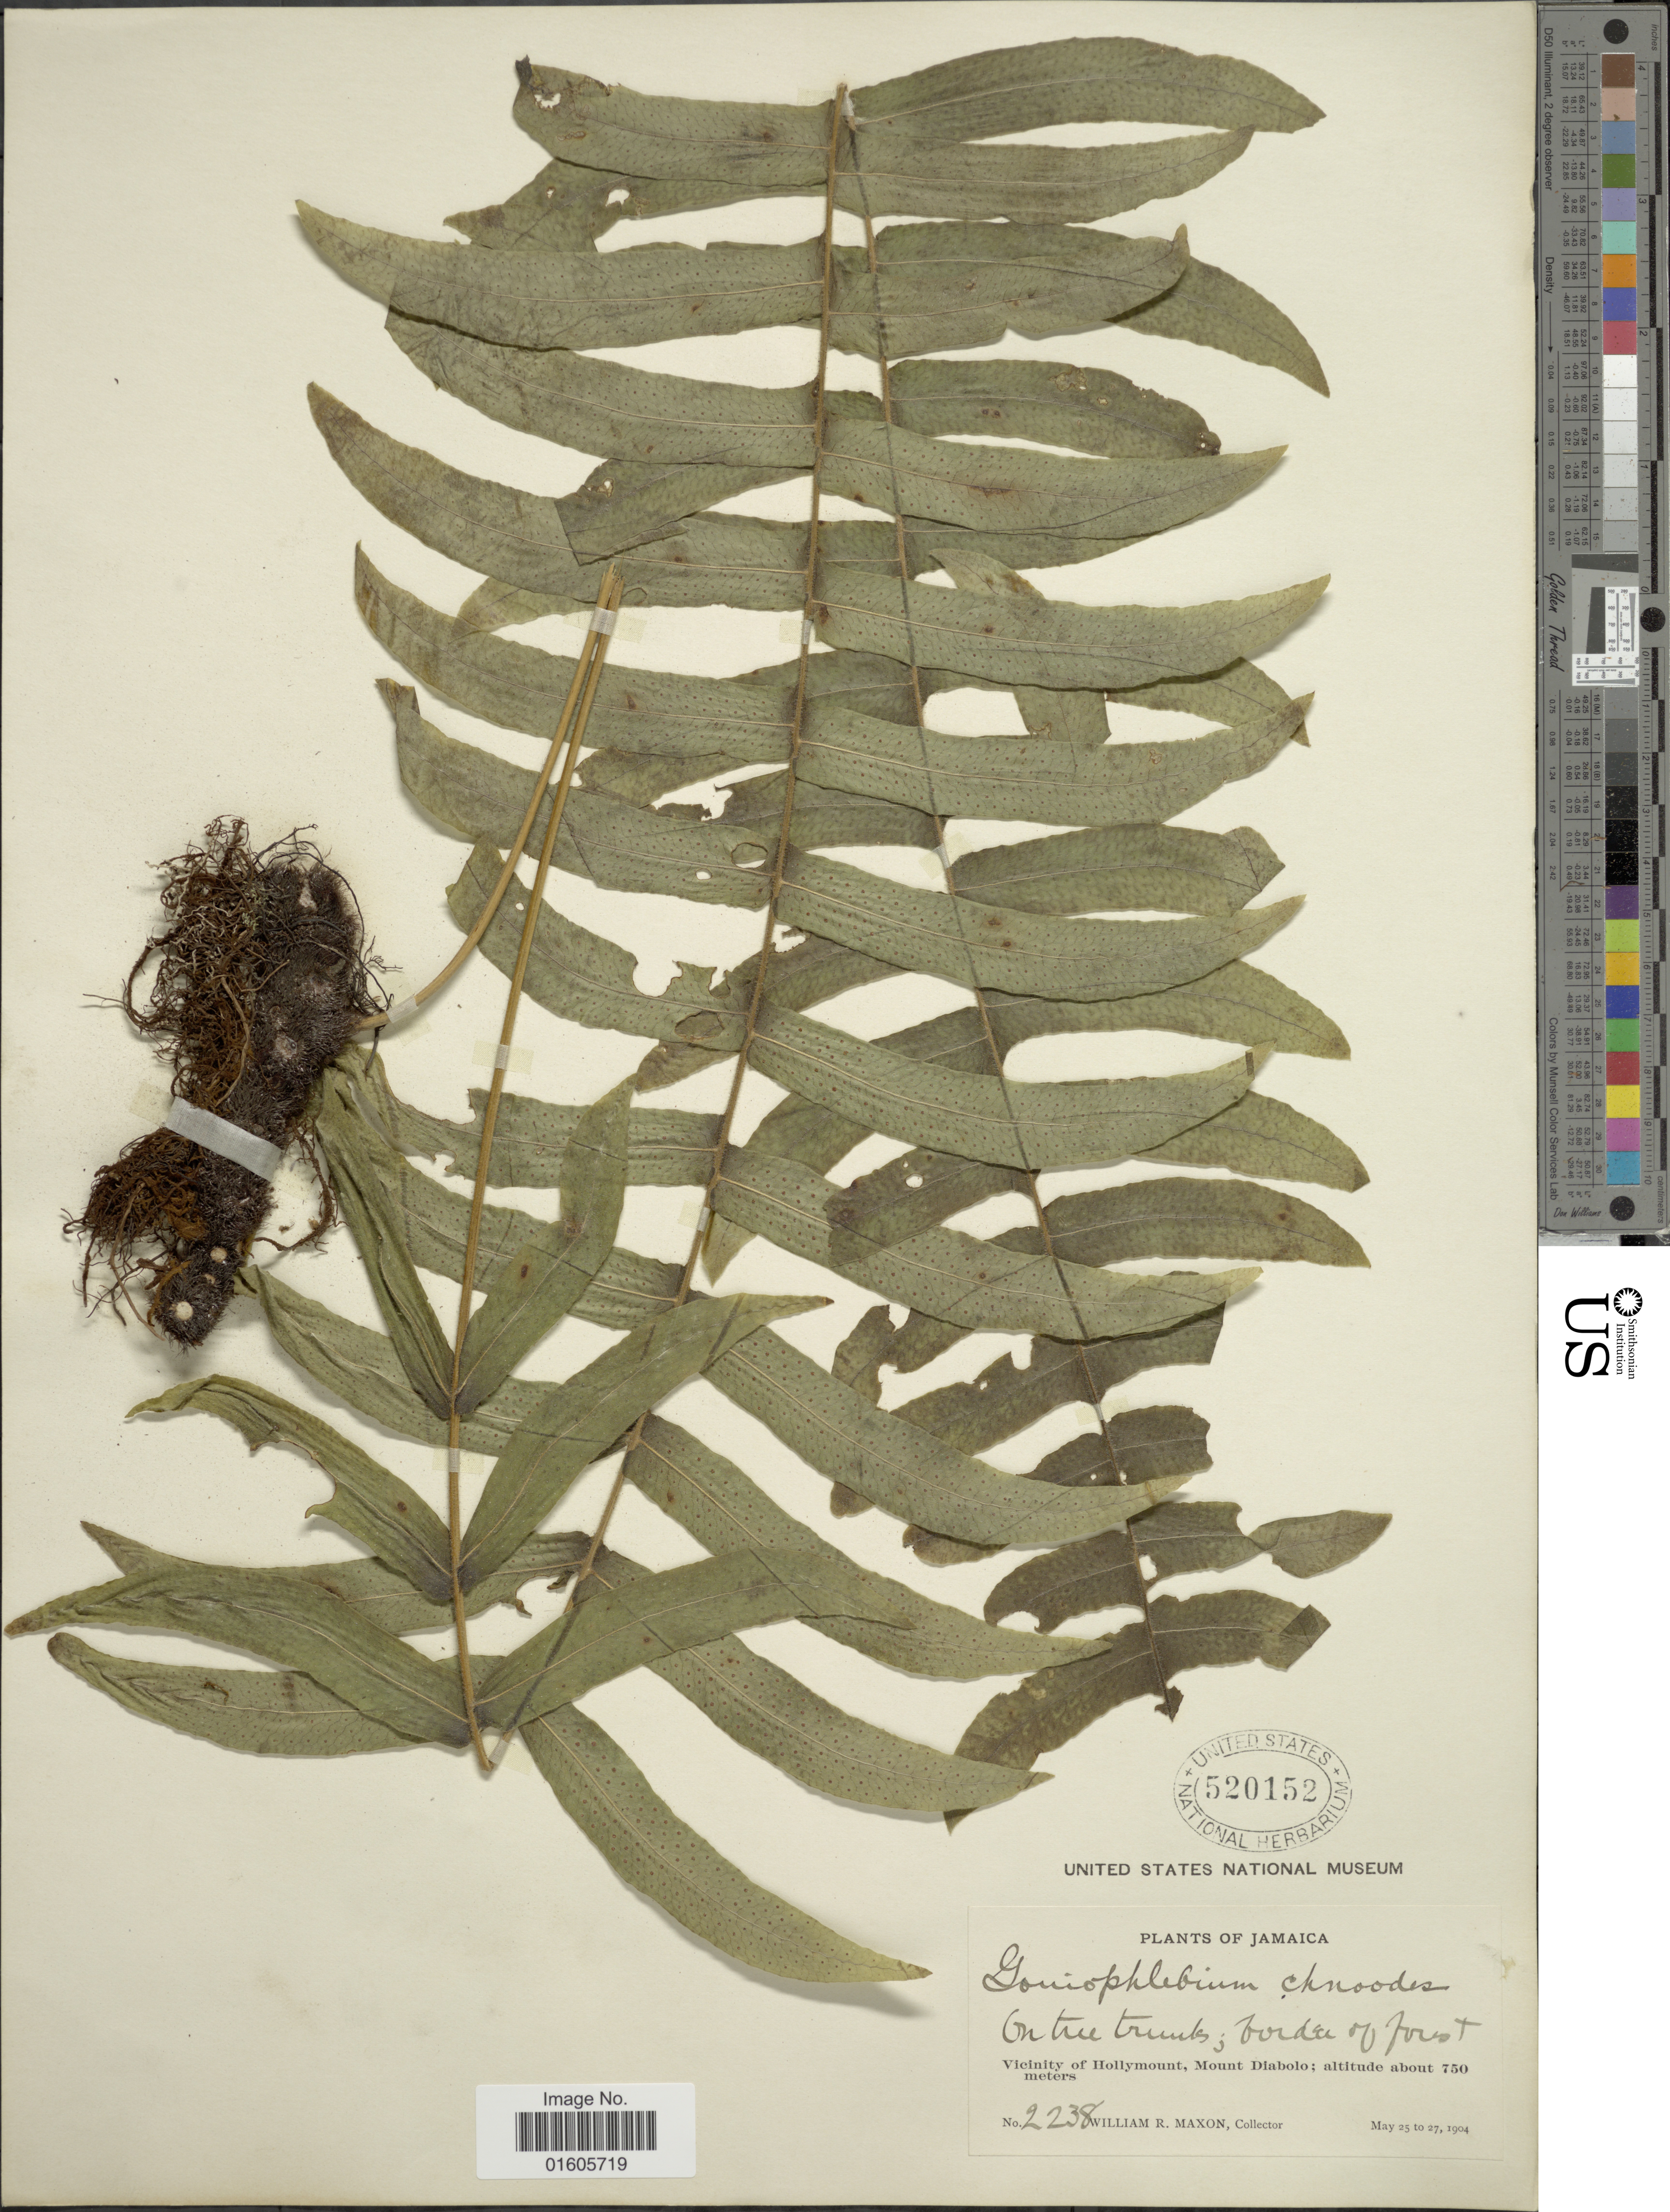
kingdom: Plantae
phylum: Tracheophyta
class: Polypodiopsida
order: Polypodiales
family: Polypodiaceae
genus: Serpocaulon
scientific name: Serpocaulon dissimile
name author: (L.) A.R. Sm.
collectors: W. R. Maxon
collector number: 2238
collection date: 1904-05-25/1904-05-27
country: Jamaica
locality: Vicinity of Hollymount, Mount Diabolo.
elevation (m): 750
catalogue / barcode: US 520152